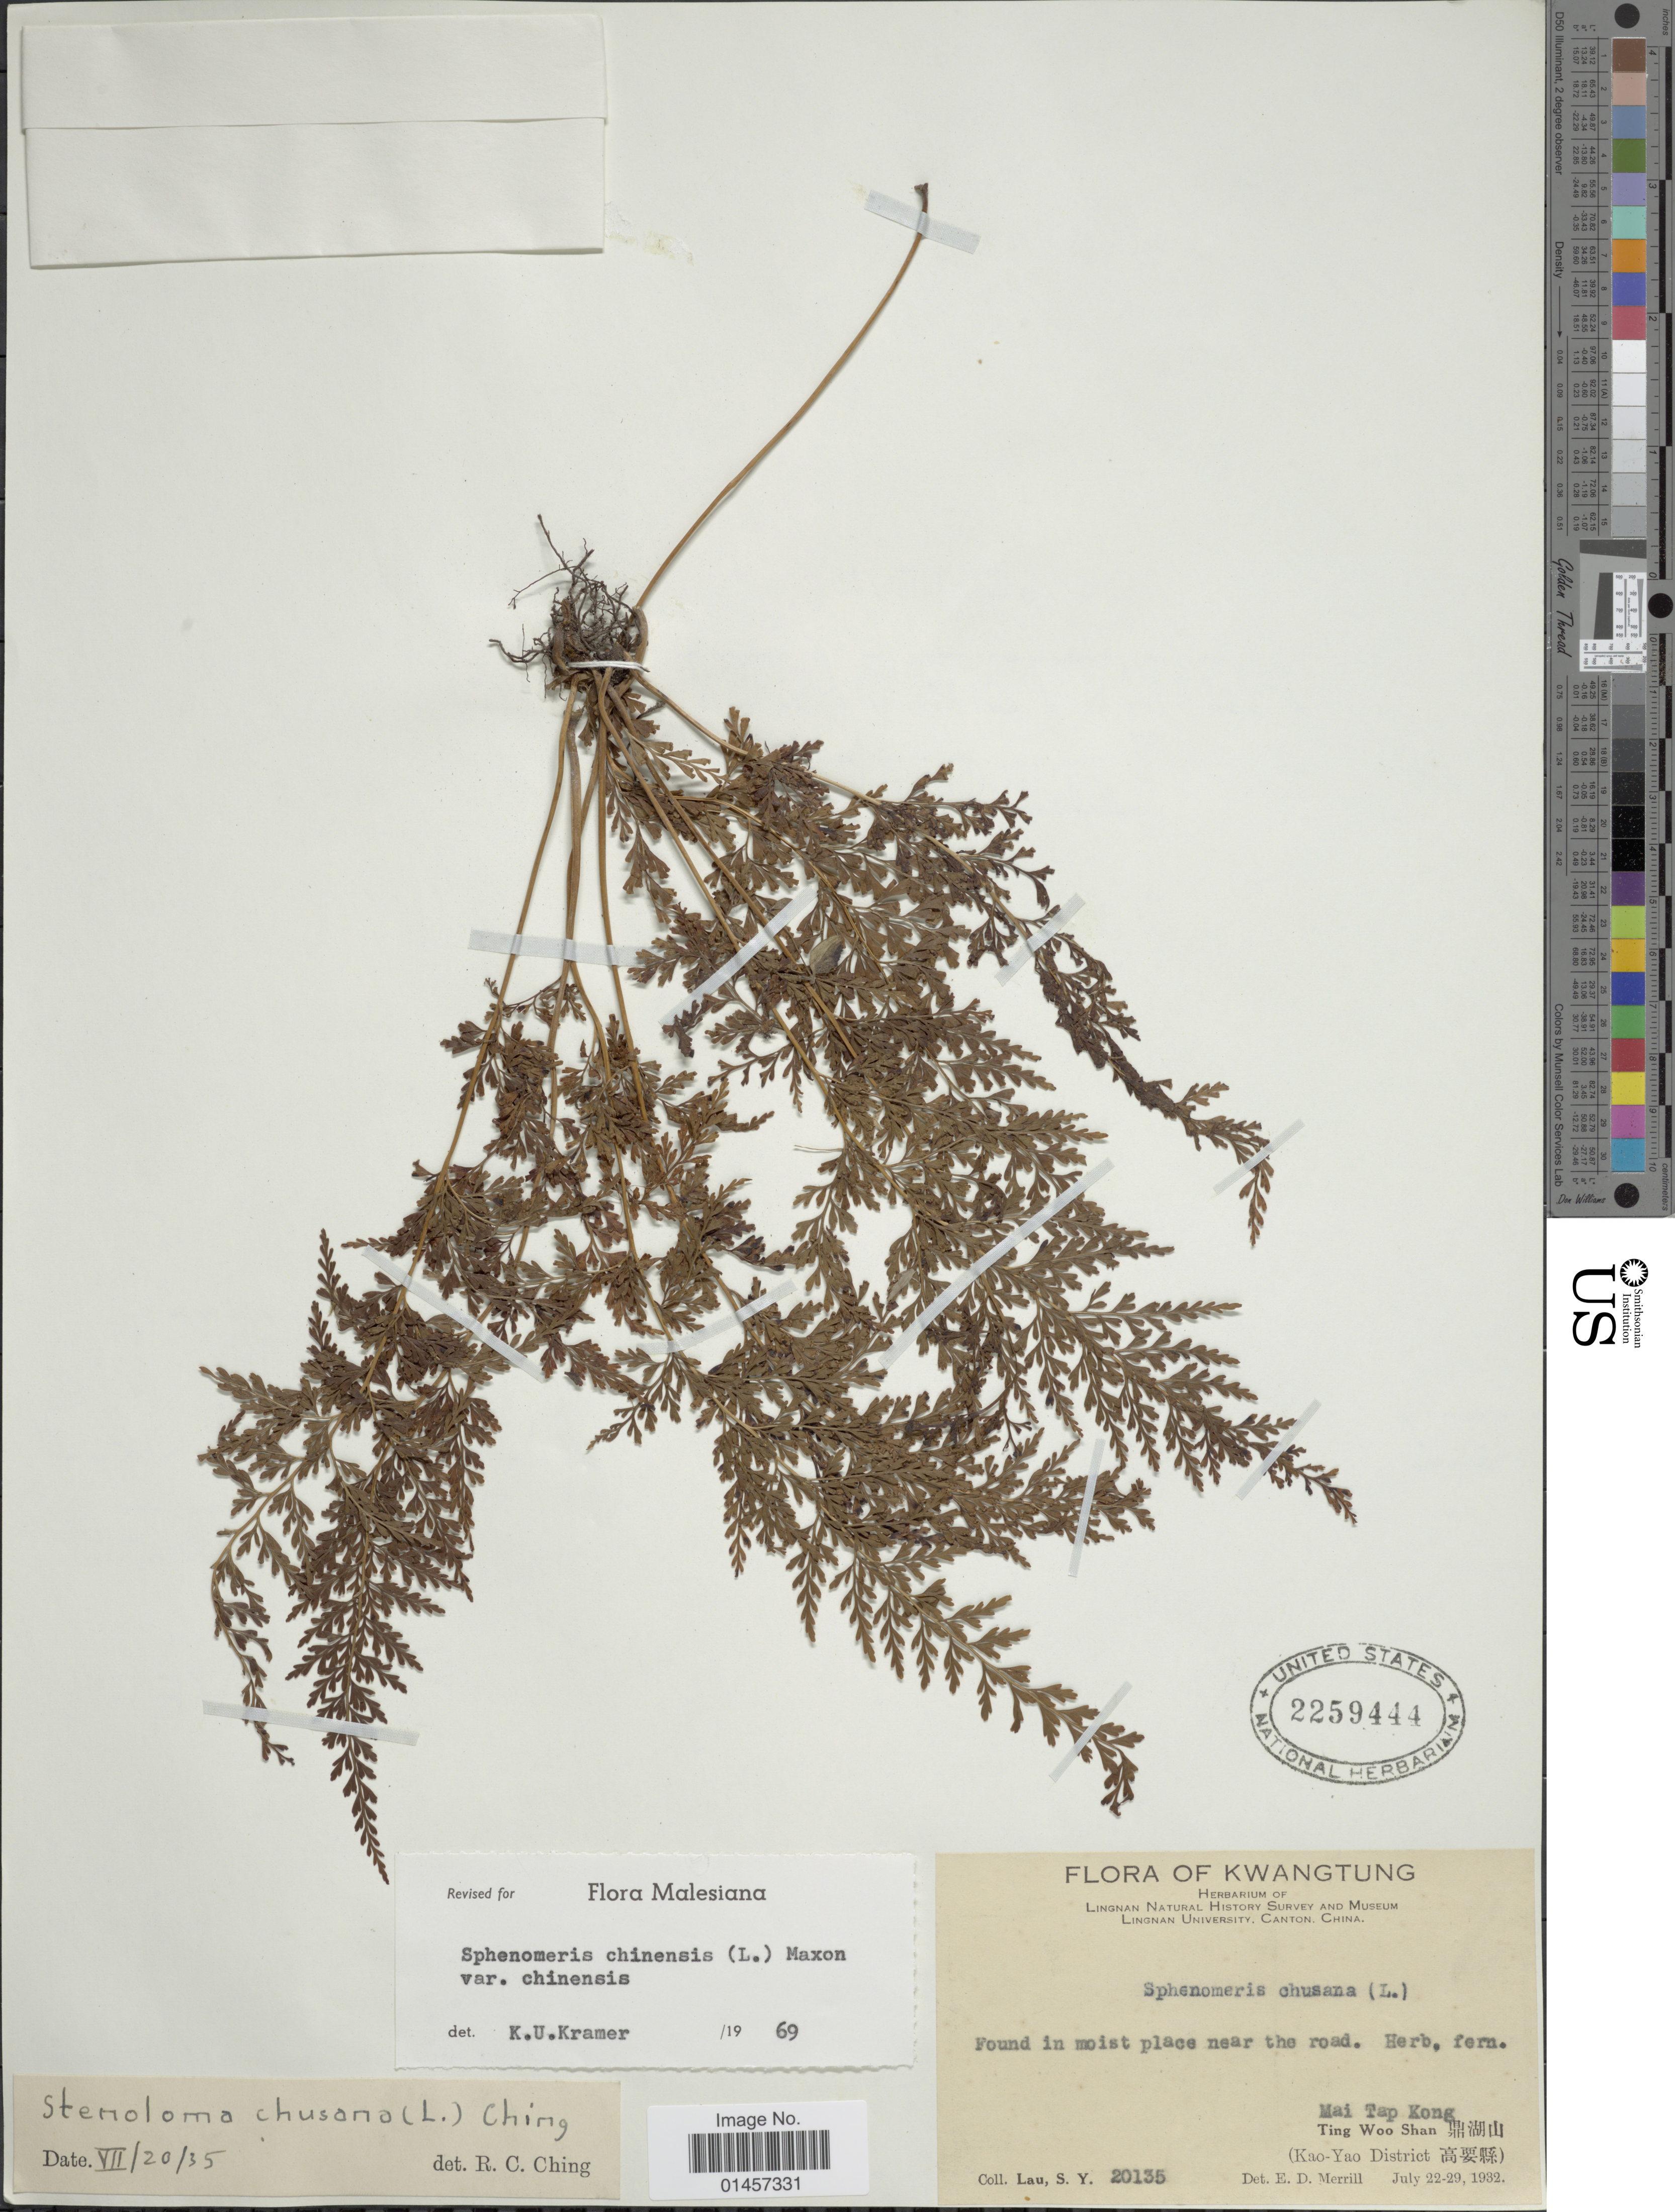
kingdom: Plantae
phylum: Tracheophyta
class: Polypodiopsida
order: Polypodiales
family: Lindsaeaceae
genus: Sphenomeris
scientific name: Sphenomeris chinensis var. chinensis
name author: (L.) Maxon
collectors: S. Y. Lau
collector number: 20135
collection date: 1932-07-22/1932-07-29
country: China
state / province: Guangdong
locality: Kwangtung, Mai Tap Kong, Ting Woo Shan, Kao-Yao District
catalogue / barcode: US 2259444